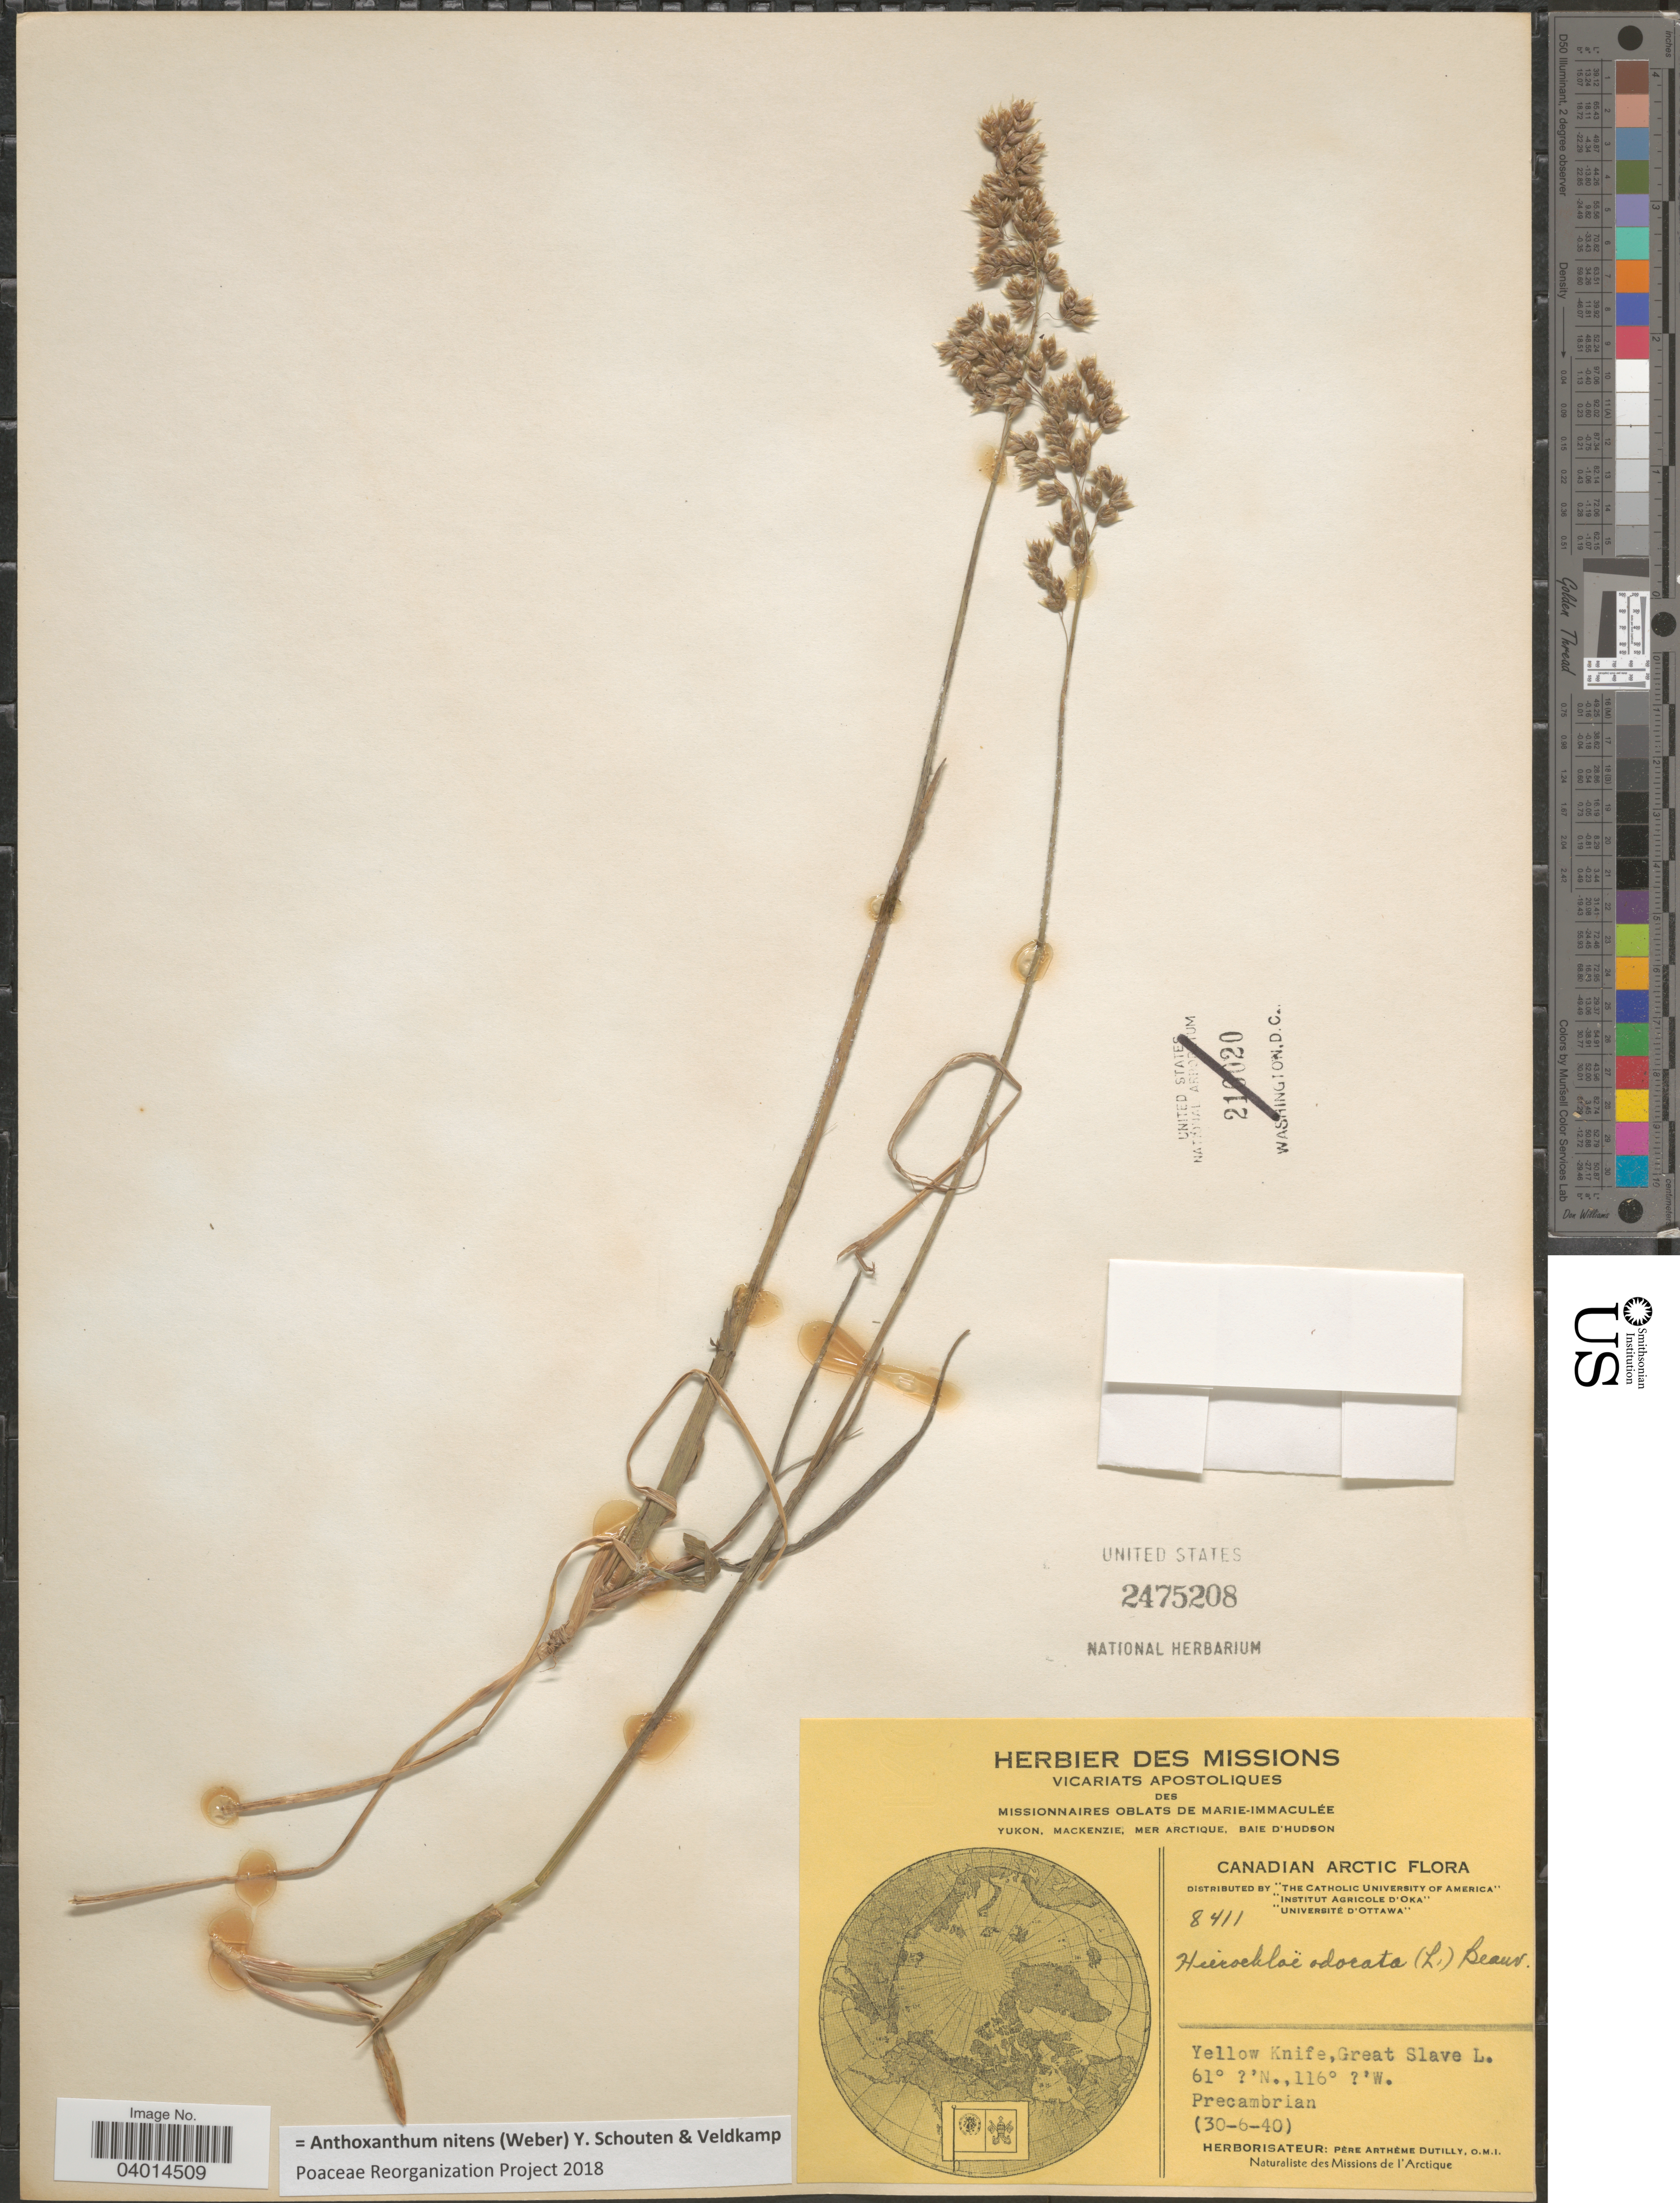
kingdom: Plantae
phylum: Tracheophyta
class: Liliopsida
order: Poales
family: Poaceae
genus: Anthoxanthum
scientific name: Anthoxanthum nitens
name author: (G.H. Weber) R.T.A. Schouten & Veldkamp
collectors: ex Herb. Pêre Arthême Dutilly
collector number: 8411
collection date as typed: Transcribed d/m/y: 30/6/40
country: Canada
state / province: Northwest Territories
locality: Canadian Arctic. Yellow Knife, Great Slave L.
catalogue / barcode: US 2475208